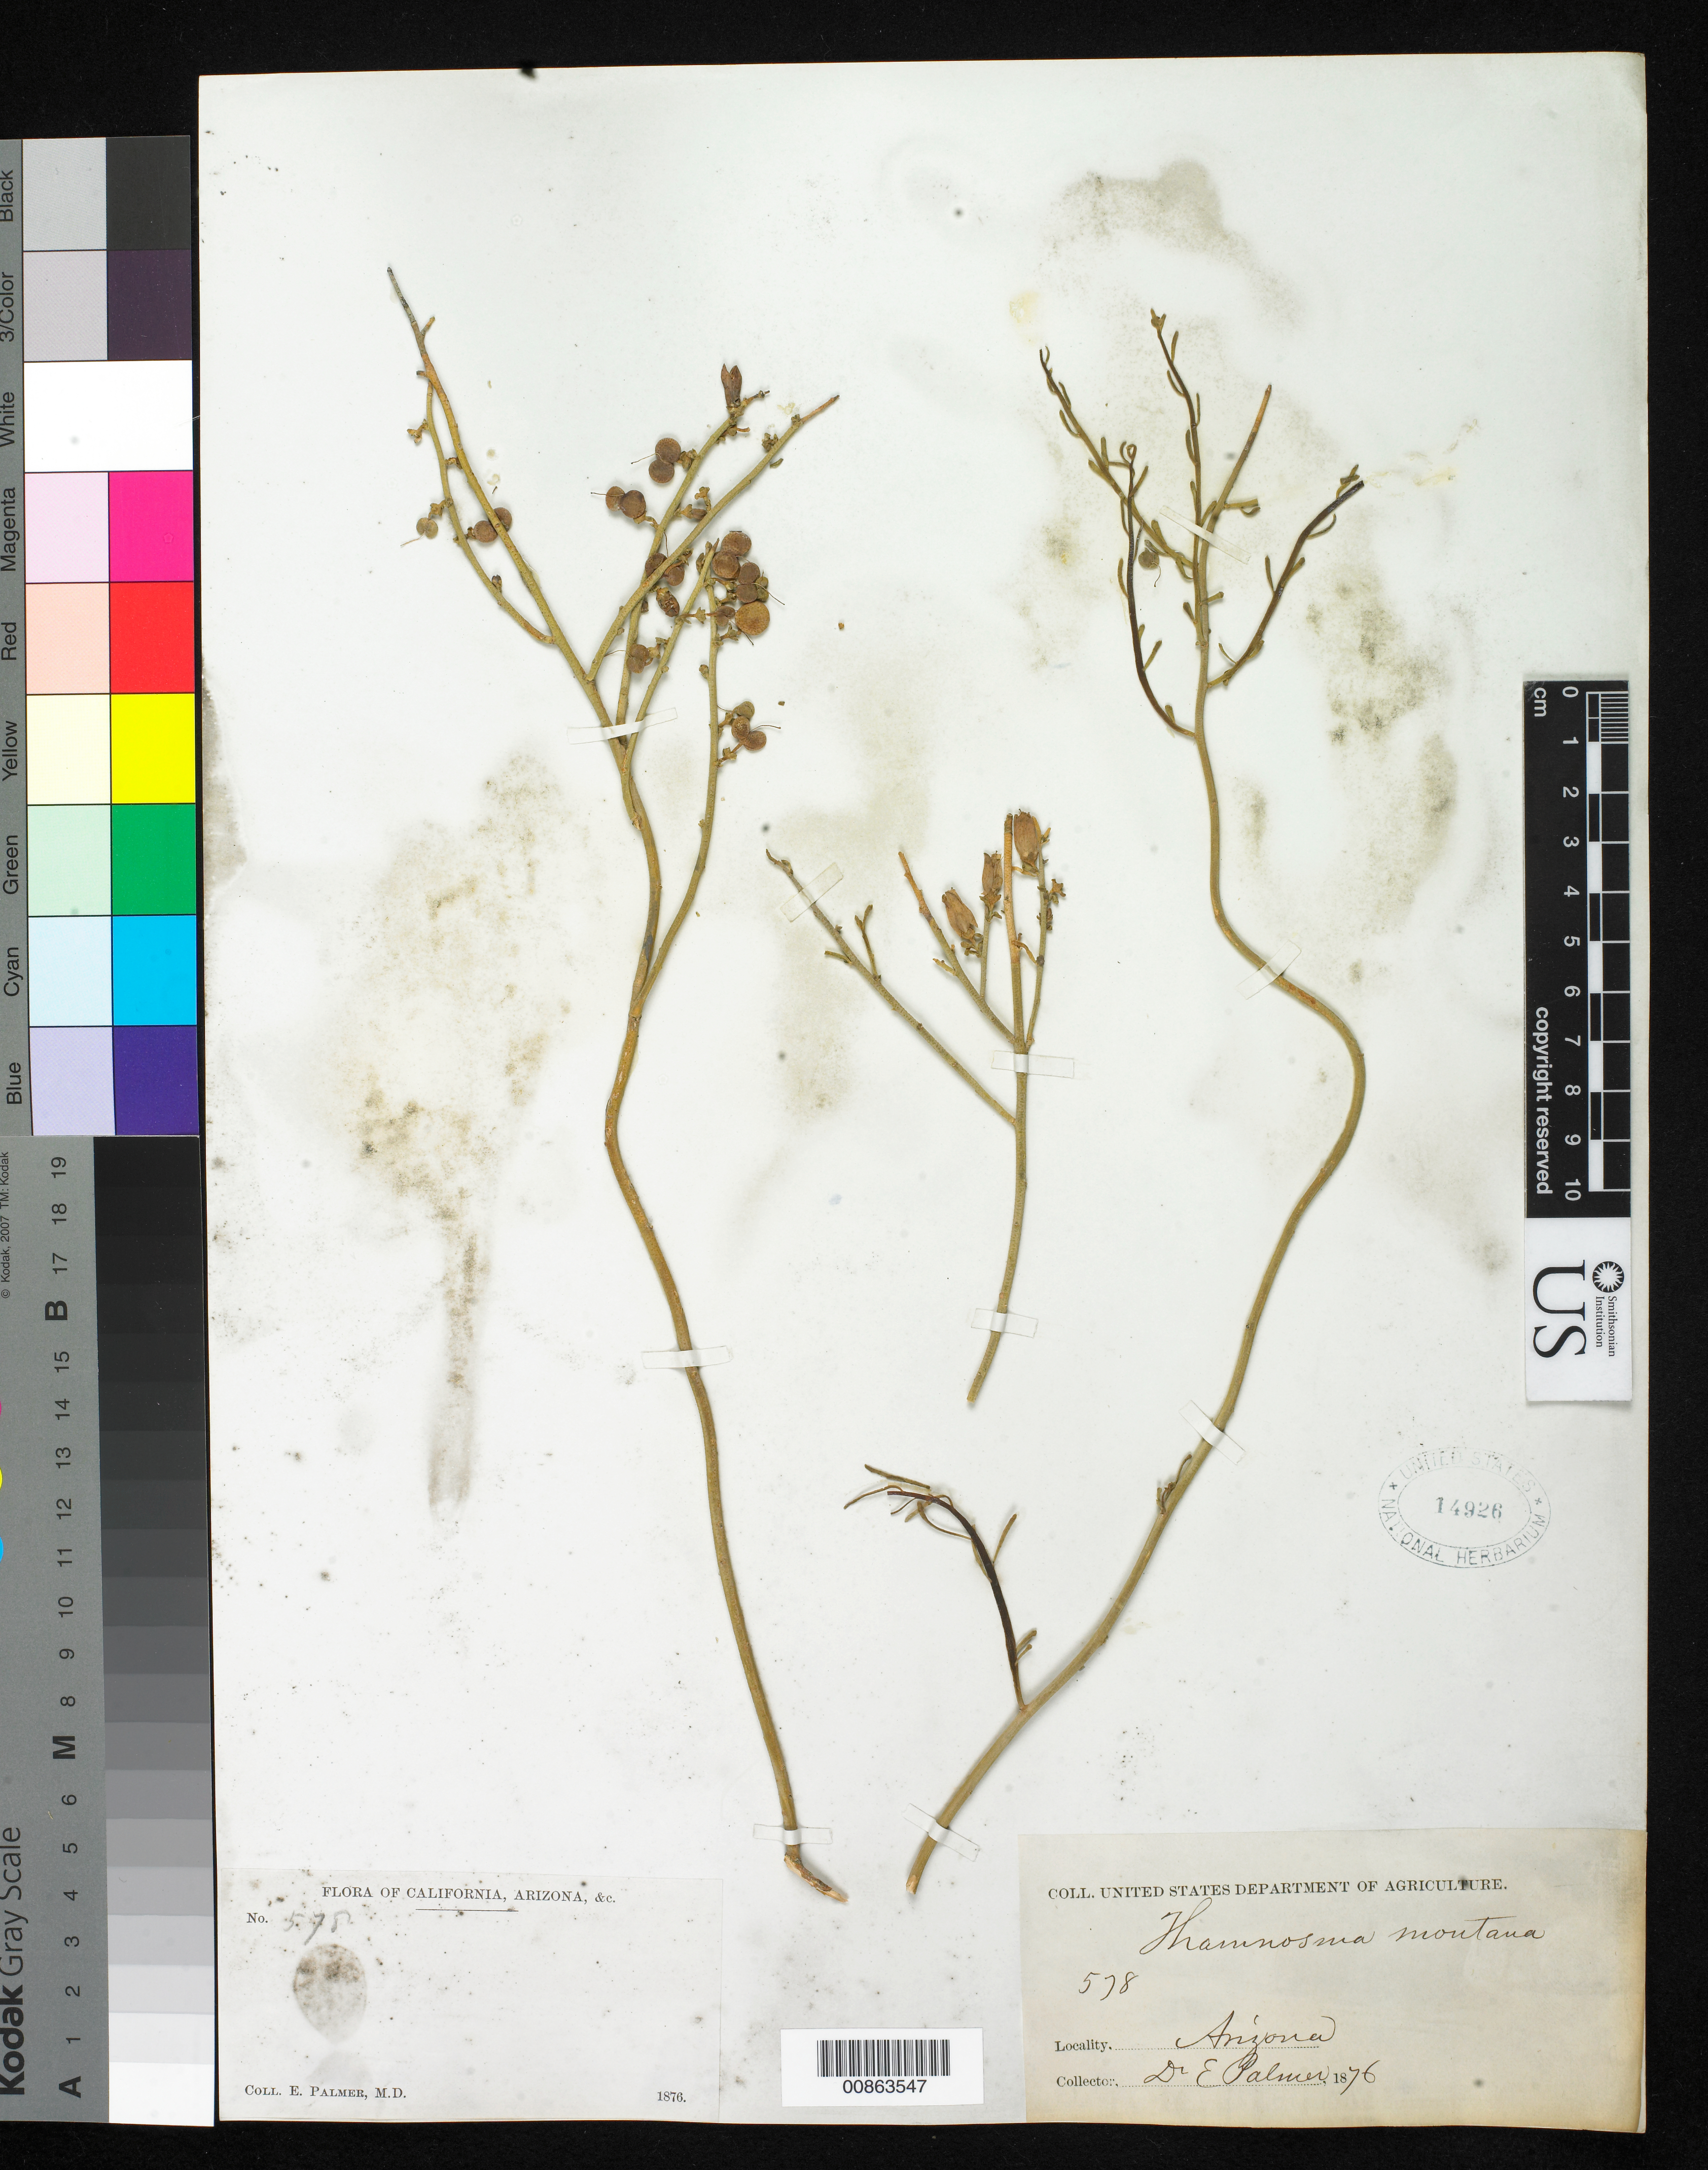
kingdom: Plantae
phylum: Tracheophyta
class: Magnoliopsida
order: Sapindales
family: Rutaceae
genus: Thamnosma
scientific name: Thamnosma montana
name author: Torr. & Frém.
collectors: E. Palmer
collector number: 578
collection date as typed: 1876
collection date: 1876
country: United States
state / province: Arizona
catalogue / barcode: US 14926